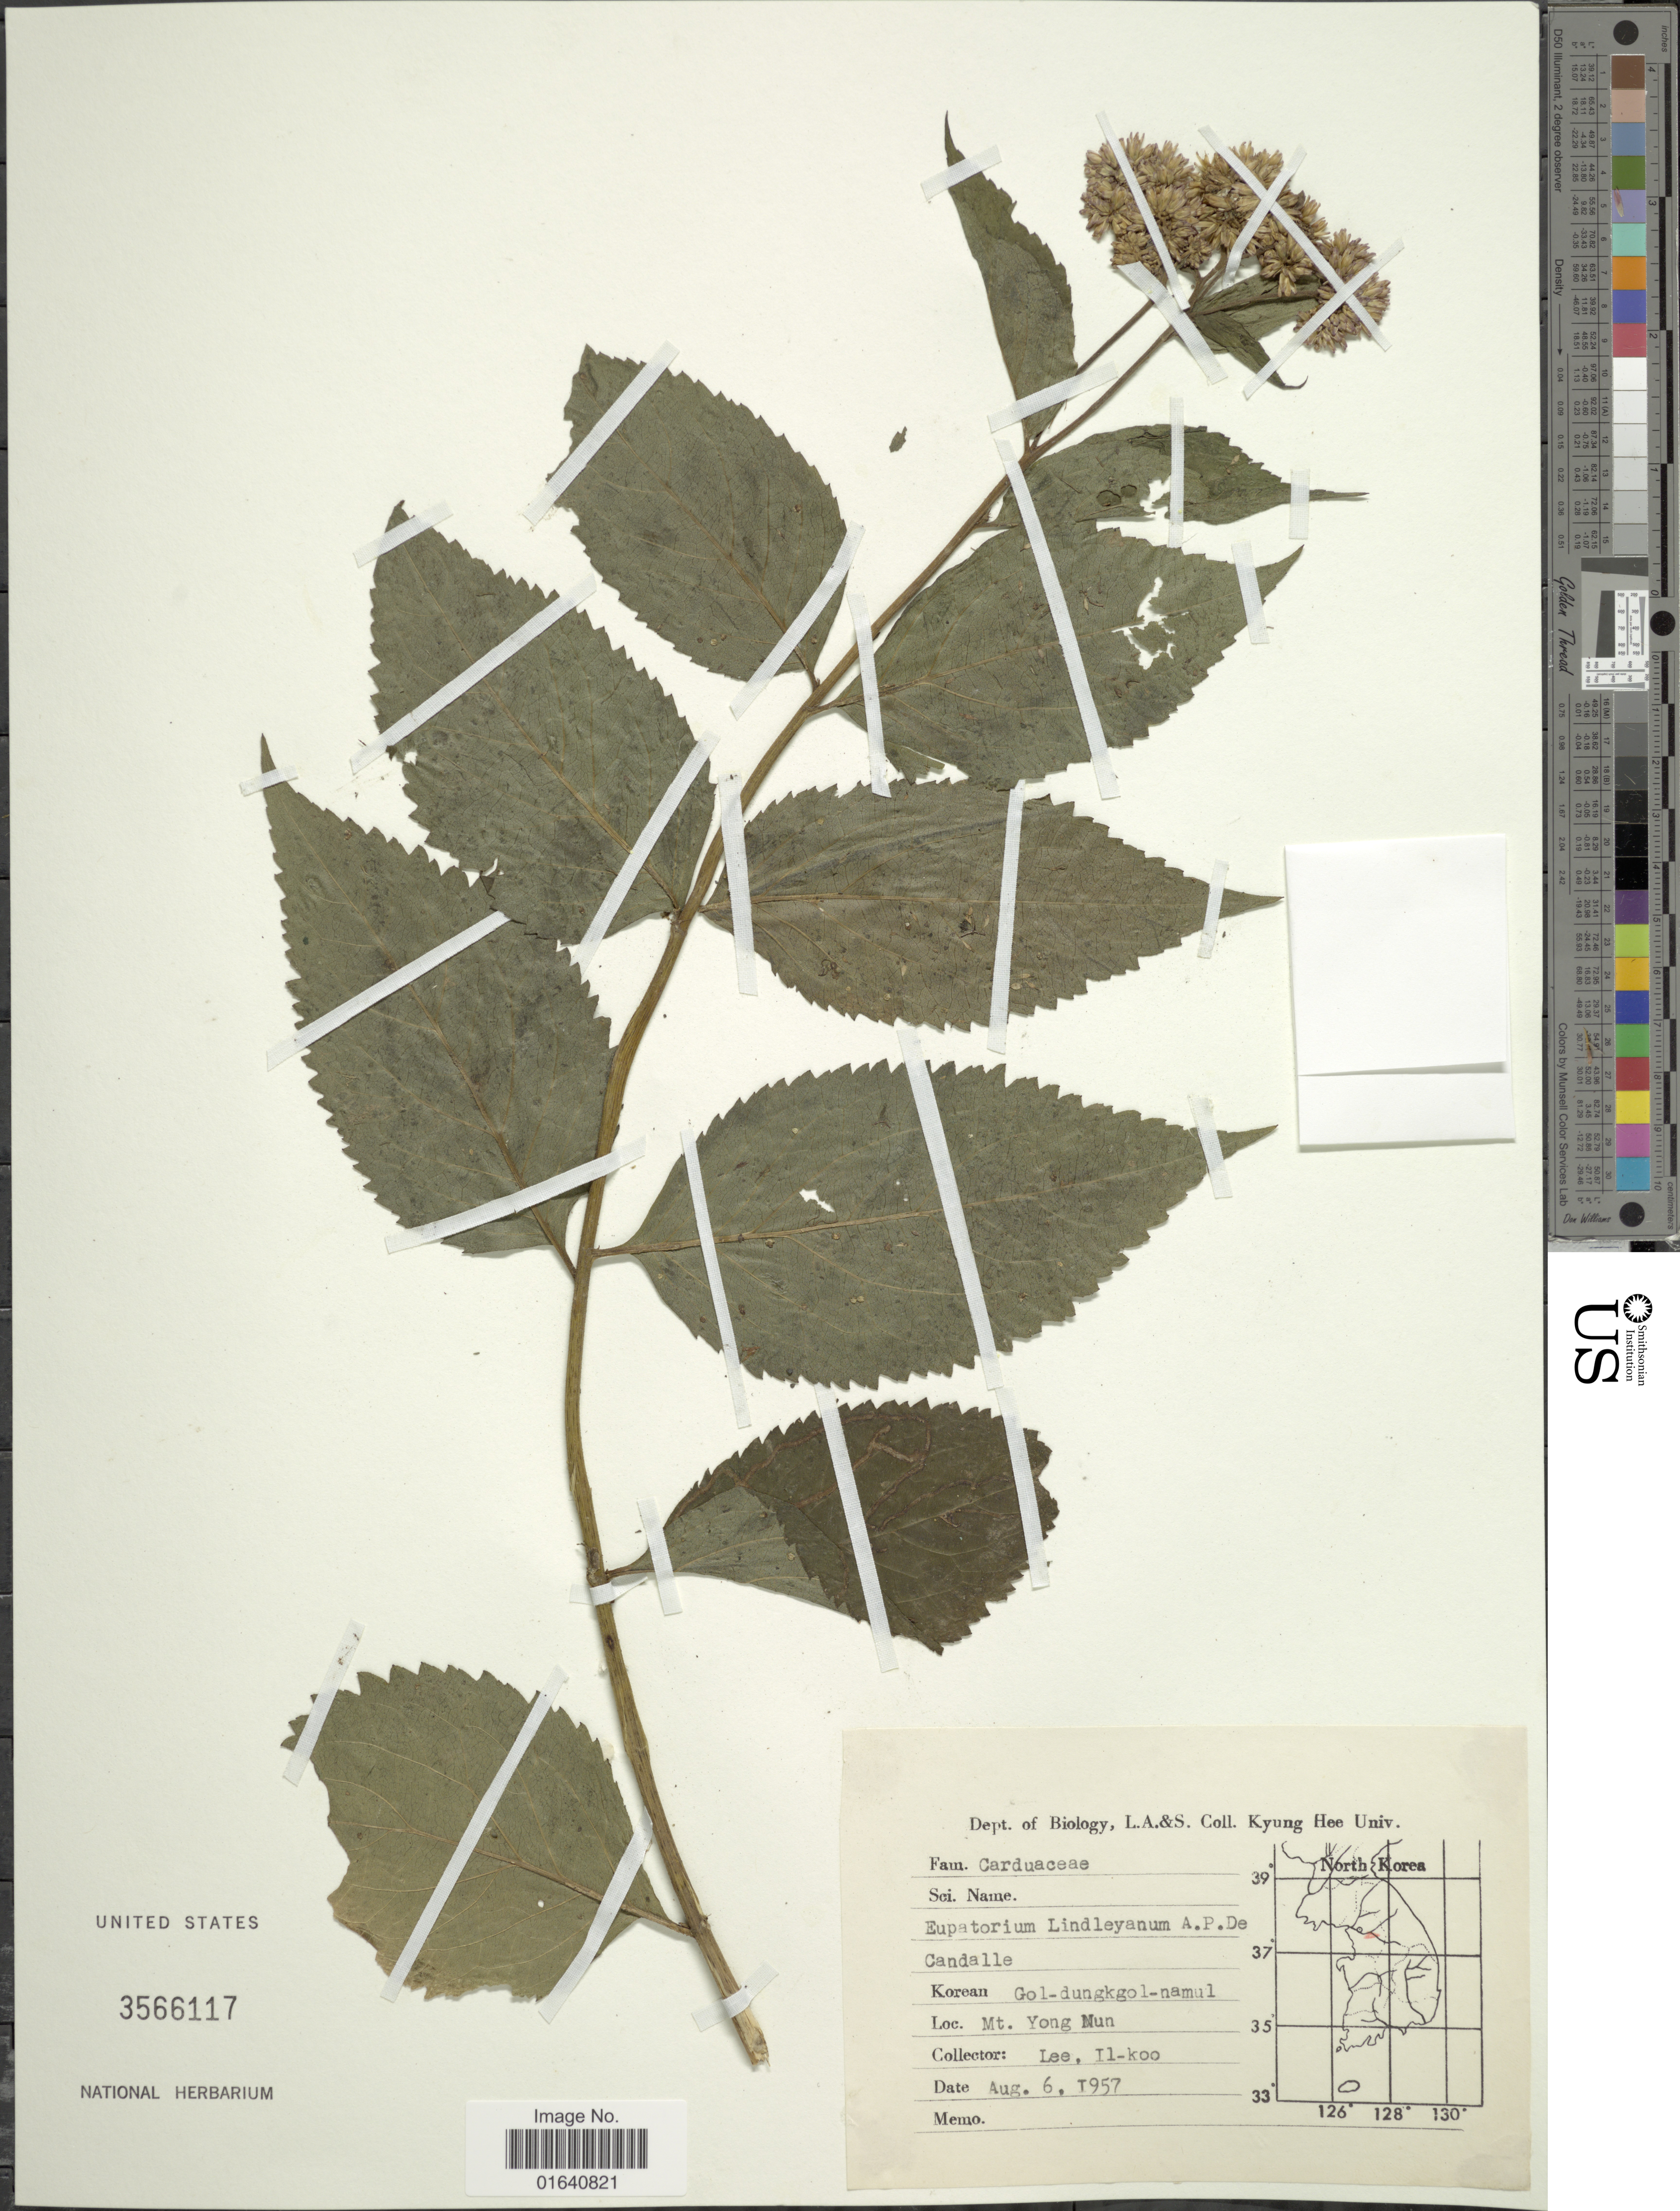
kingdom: Plantae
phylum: Tracheophyta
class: Magnoliopsida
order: Asterales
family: Asteraceae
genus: Eupatorium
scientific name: Eupatorium lindleyanum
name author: DC.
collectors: Il-Ko Lee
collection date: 1957-08-06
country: North Korea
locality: Koream Gol-dungkgol-namul, Mt Yong Nun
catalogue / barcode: US 3566117